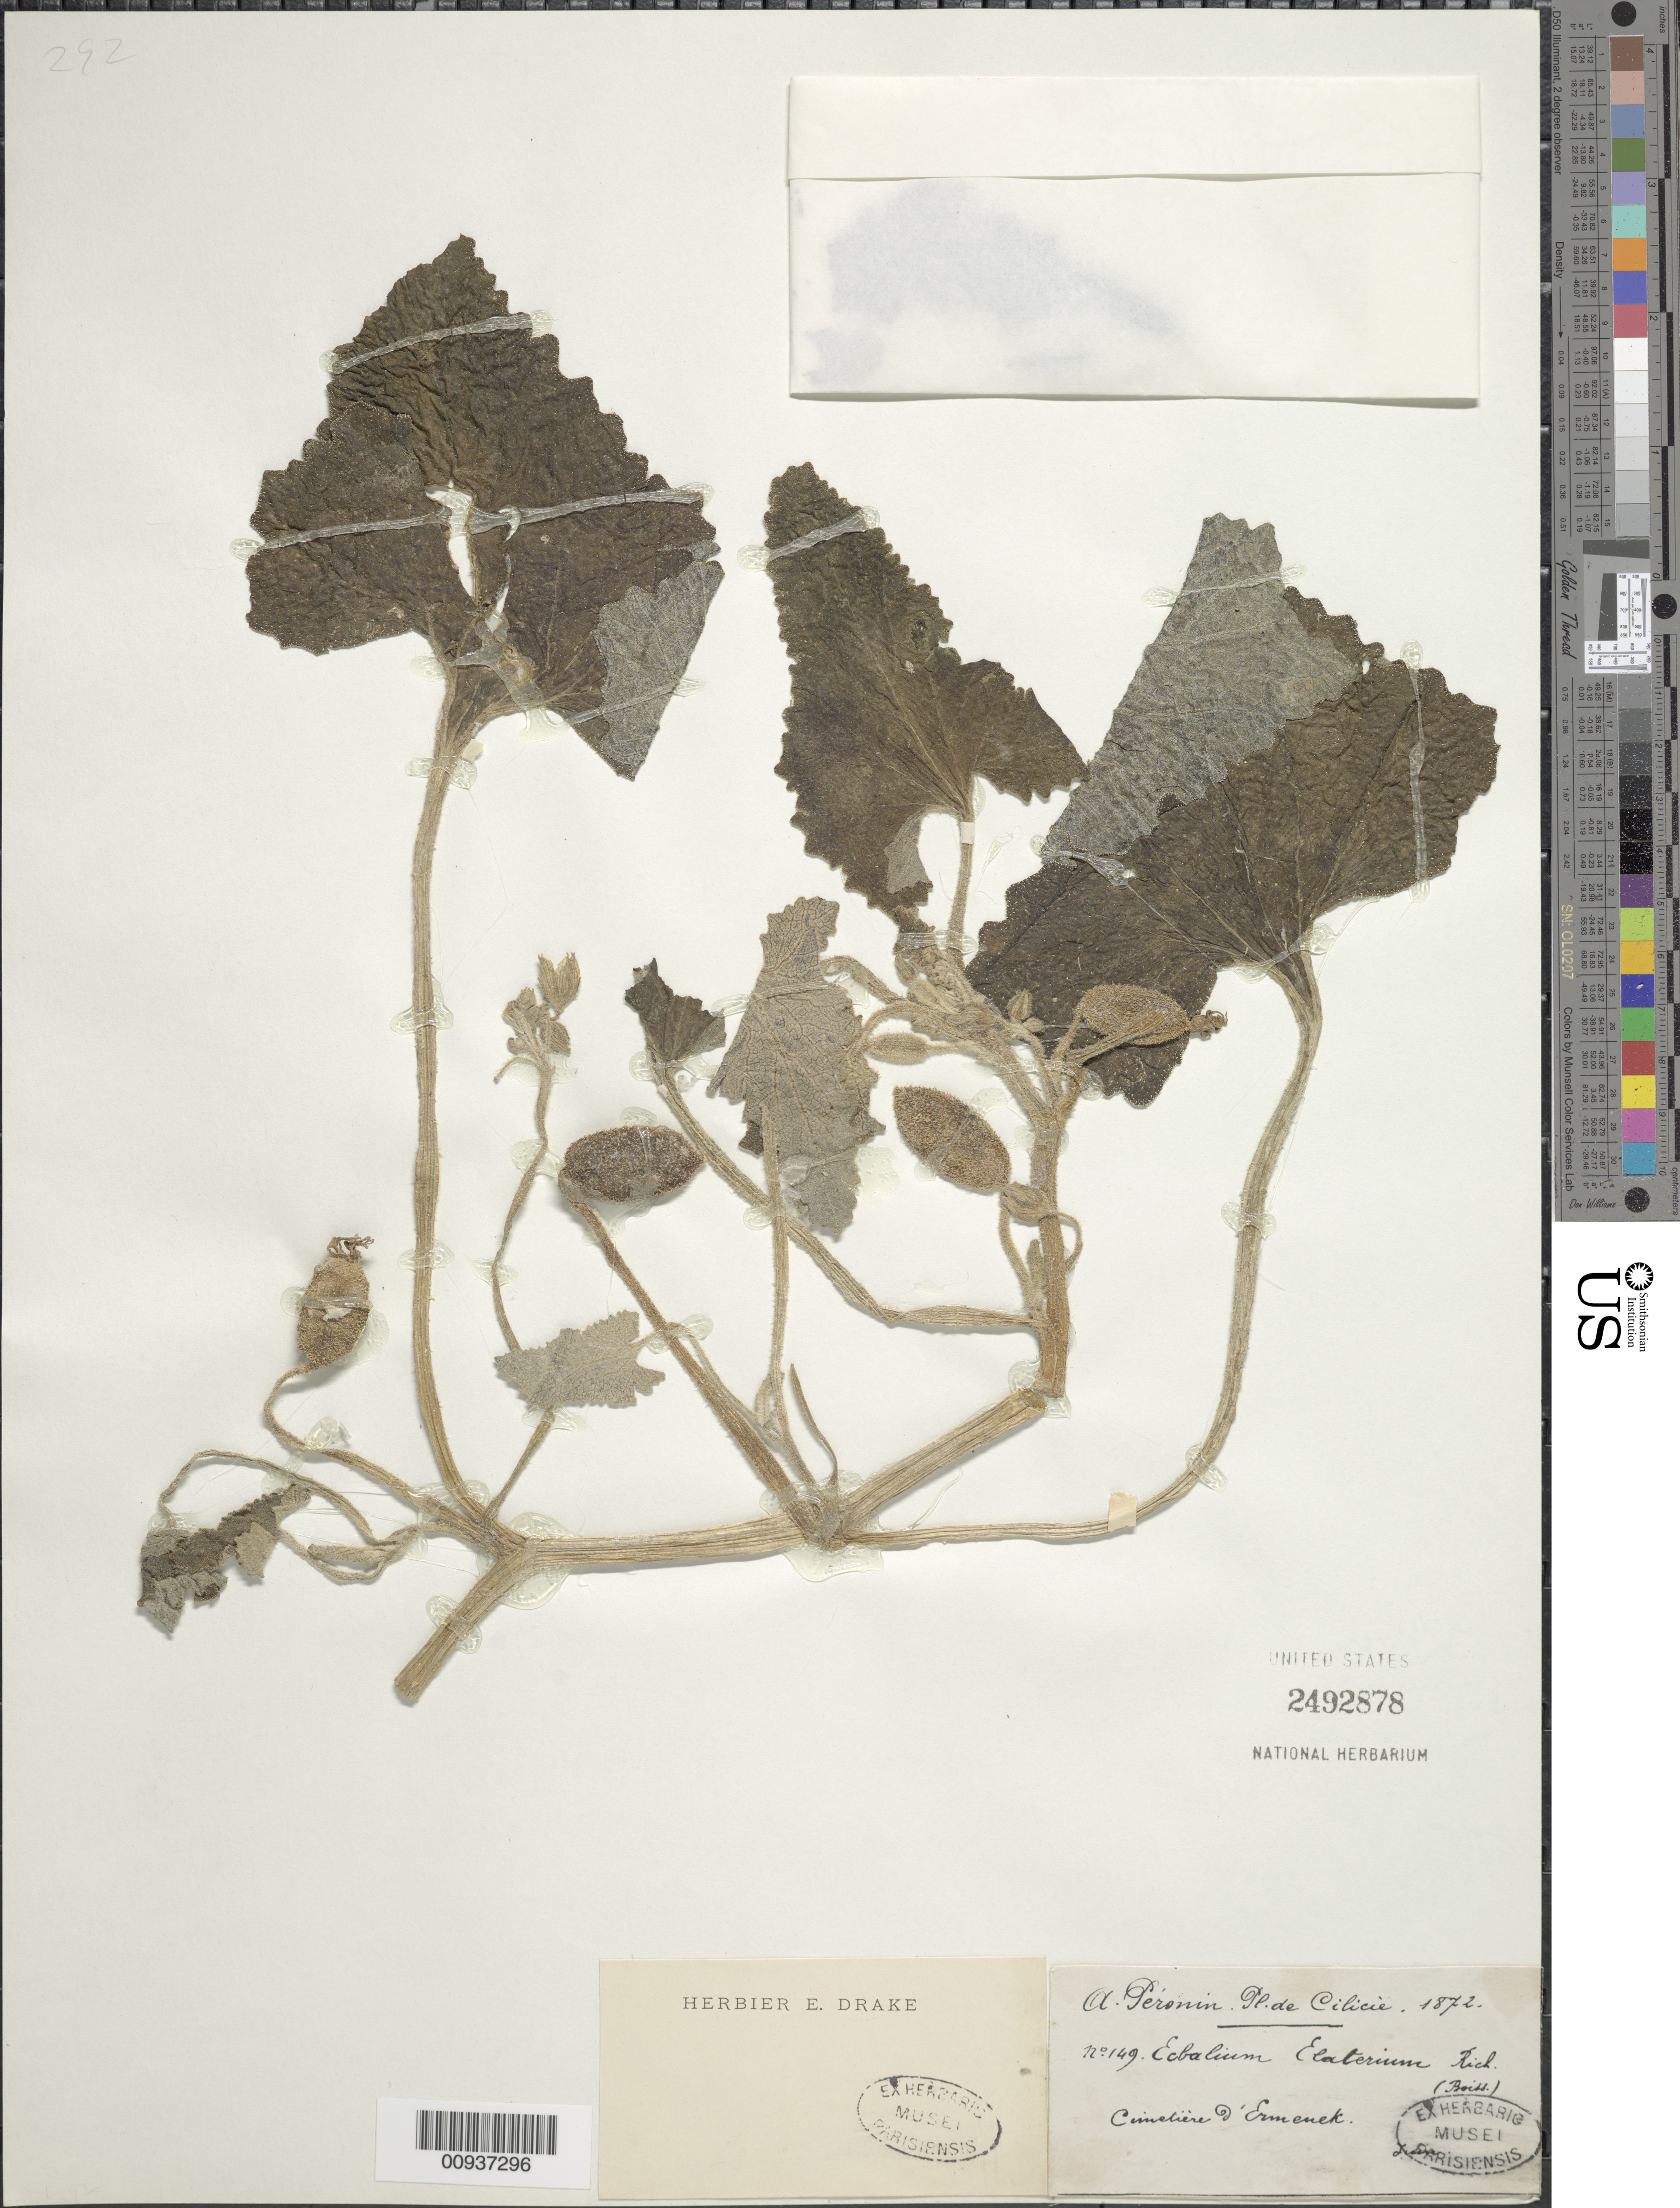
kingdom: Plantae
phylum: Tracheophyta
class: Magnoliopsida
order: Cucurbitales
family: Cucurbitaceae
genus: Ecballium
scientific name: Ecballium elaterium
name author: (L.) A. Rich.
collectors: D'ermenek, C.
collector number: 149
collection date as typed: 1872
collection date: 1872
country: Turkey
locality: A Peronin de Cilicie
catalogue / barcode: US 2492878